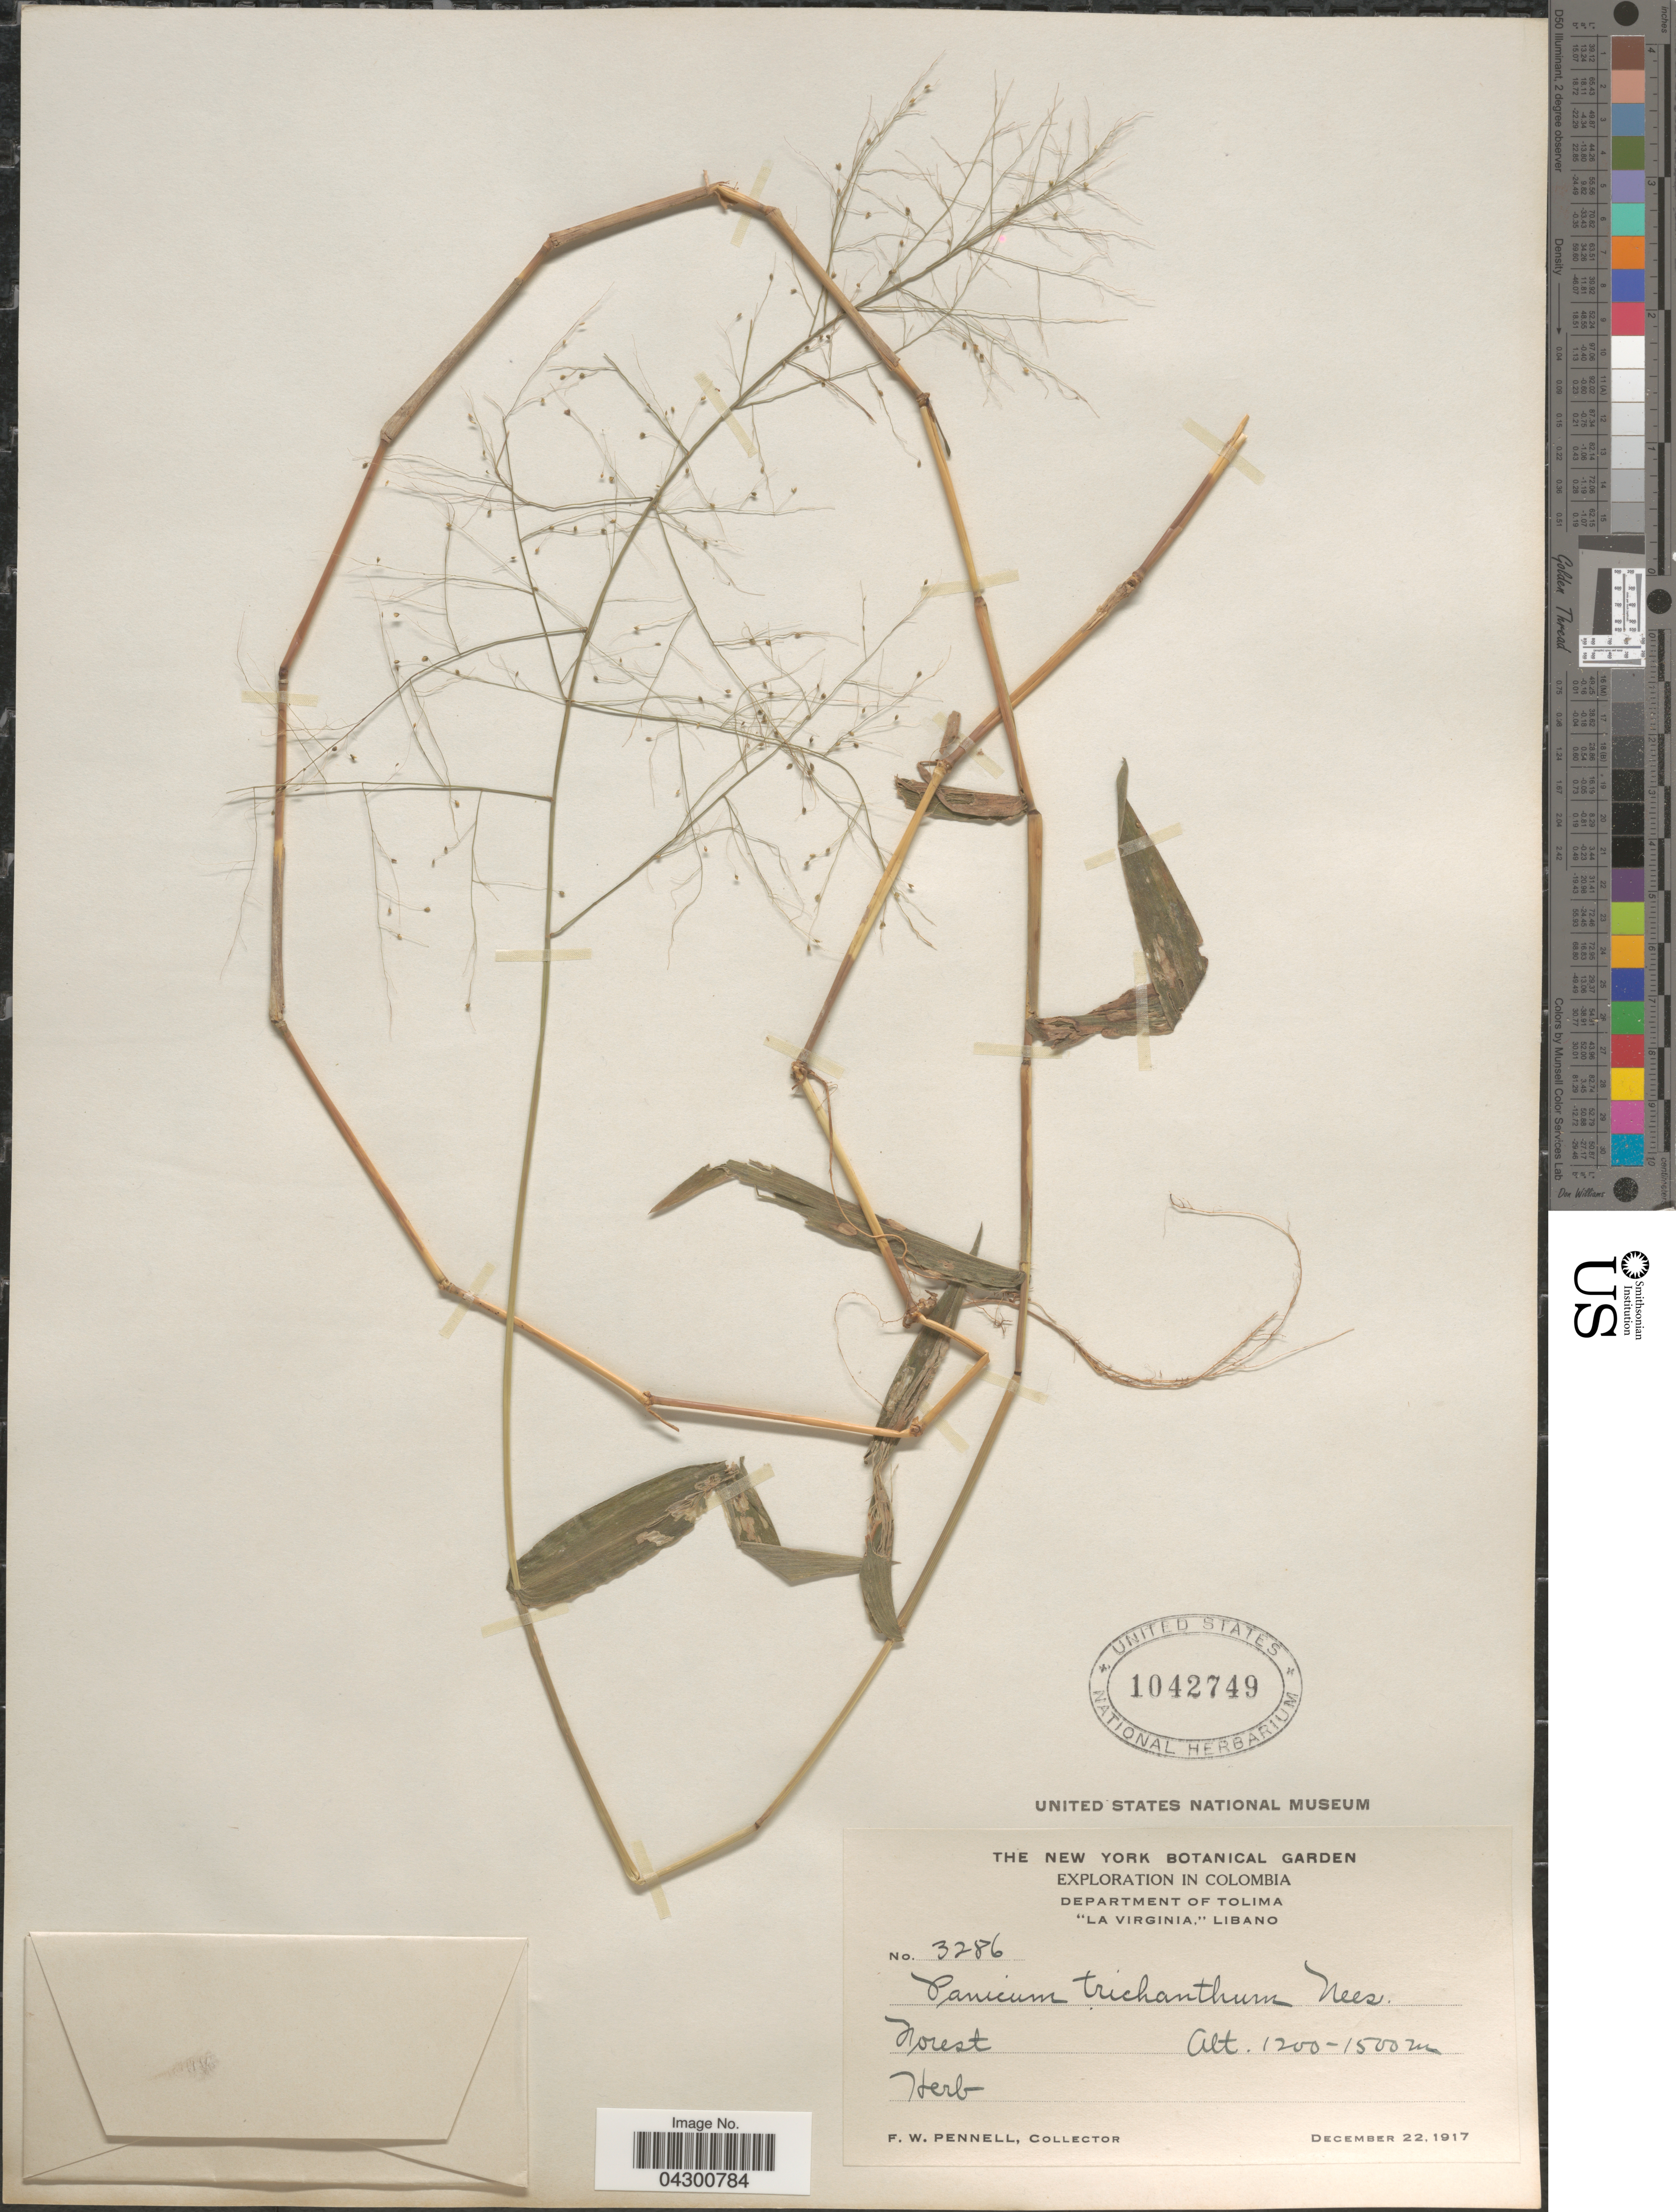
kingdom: Plantae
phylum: Tracheophyta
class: Liliopsida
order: Poales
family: Poaceae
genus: Panicum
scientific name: Panicum trichanthum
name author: Nees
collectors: F. W. Pennell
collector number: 3286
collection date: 1917-12-22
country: Colombia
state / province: Tolima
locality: Exploration in Colombia. Department of Tolima. "La Virginia," Libano.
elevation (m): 1200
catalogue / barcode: US 1042749